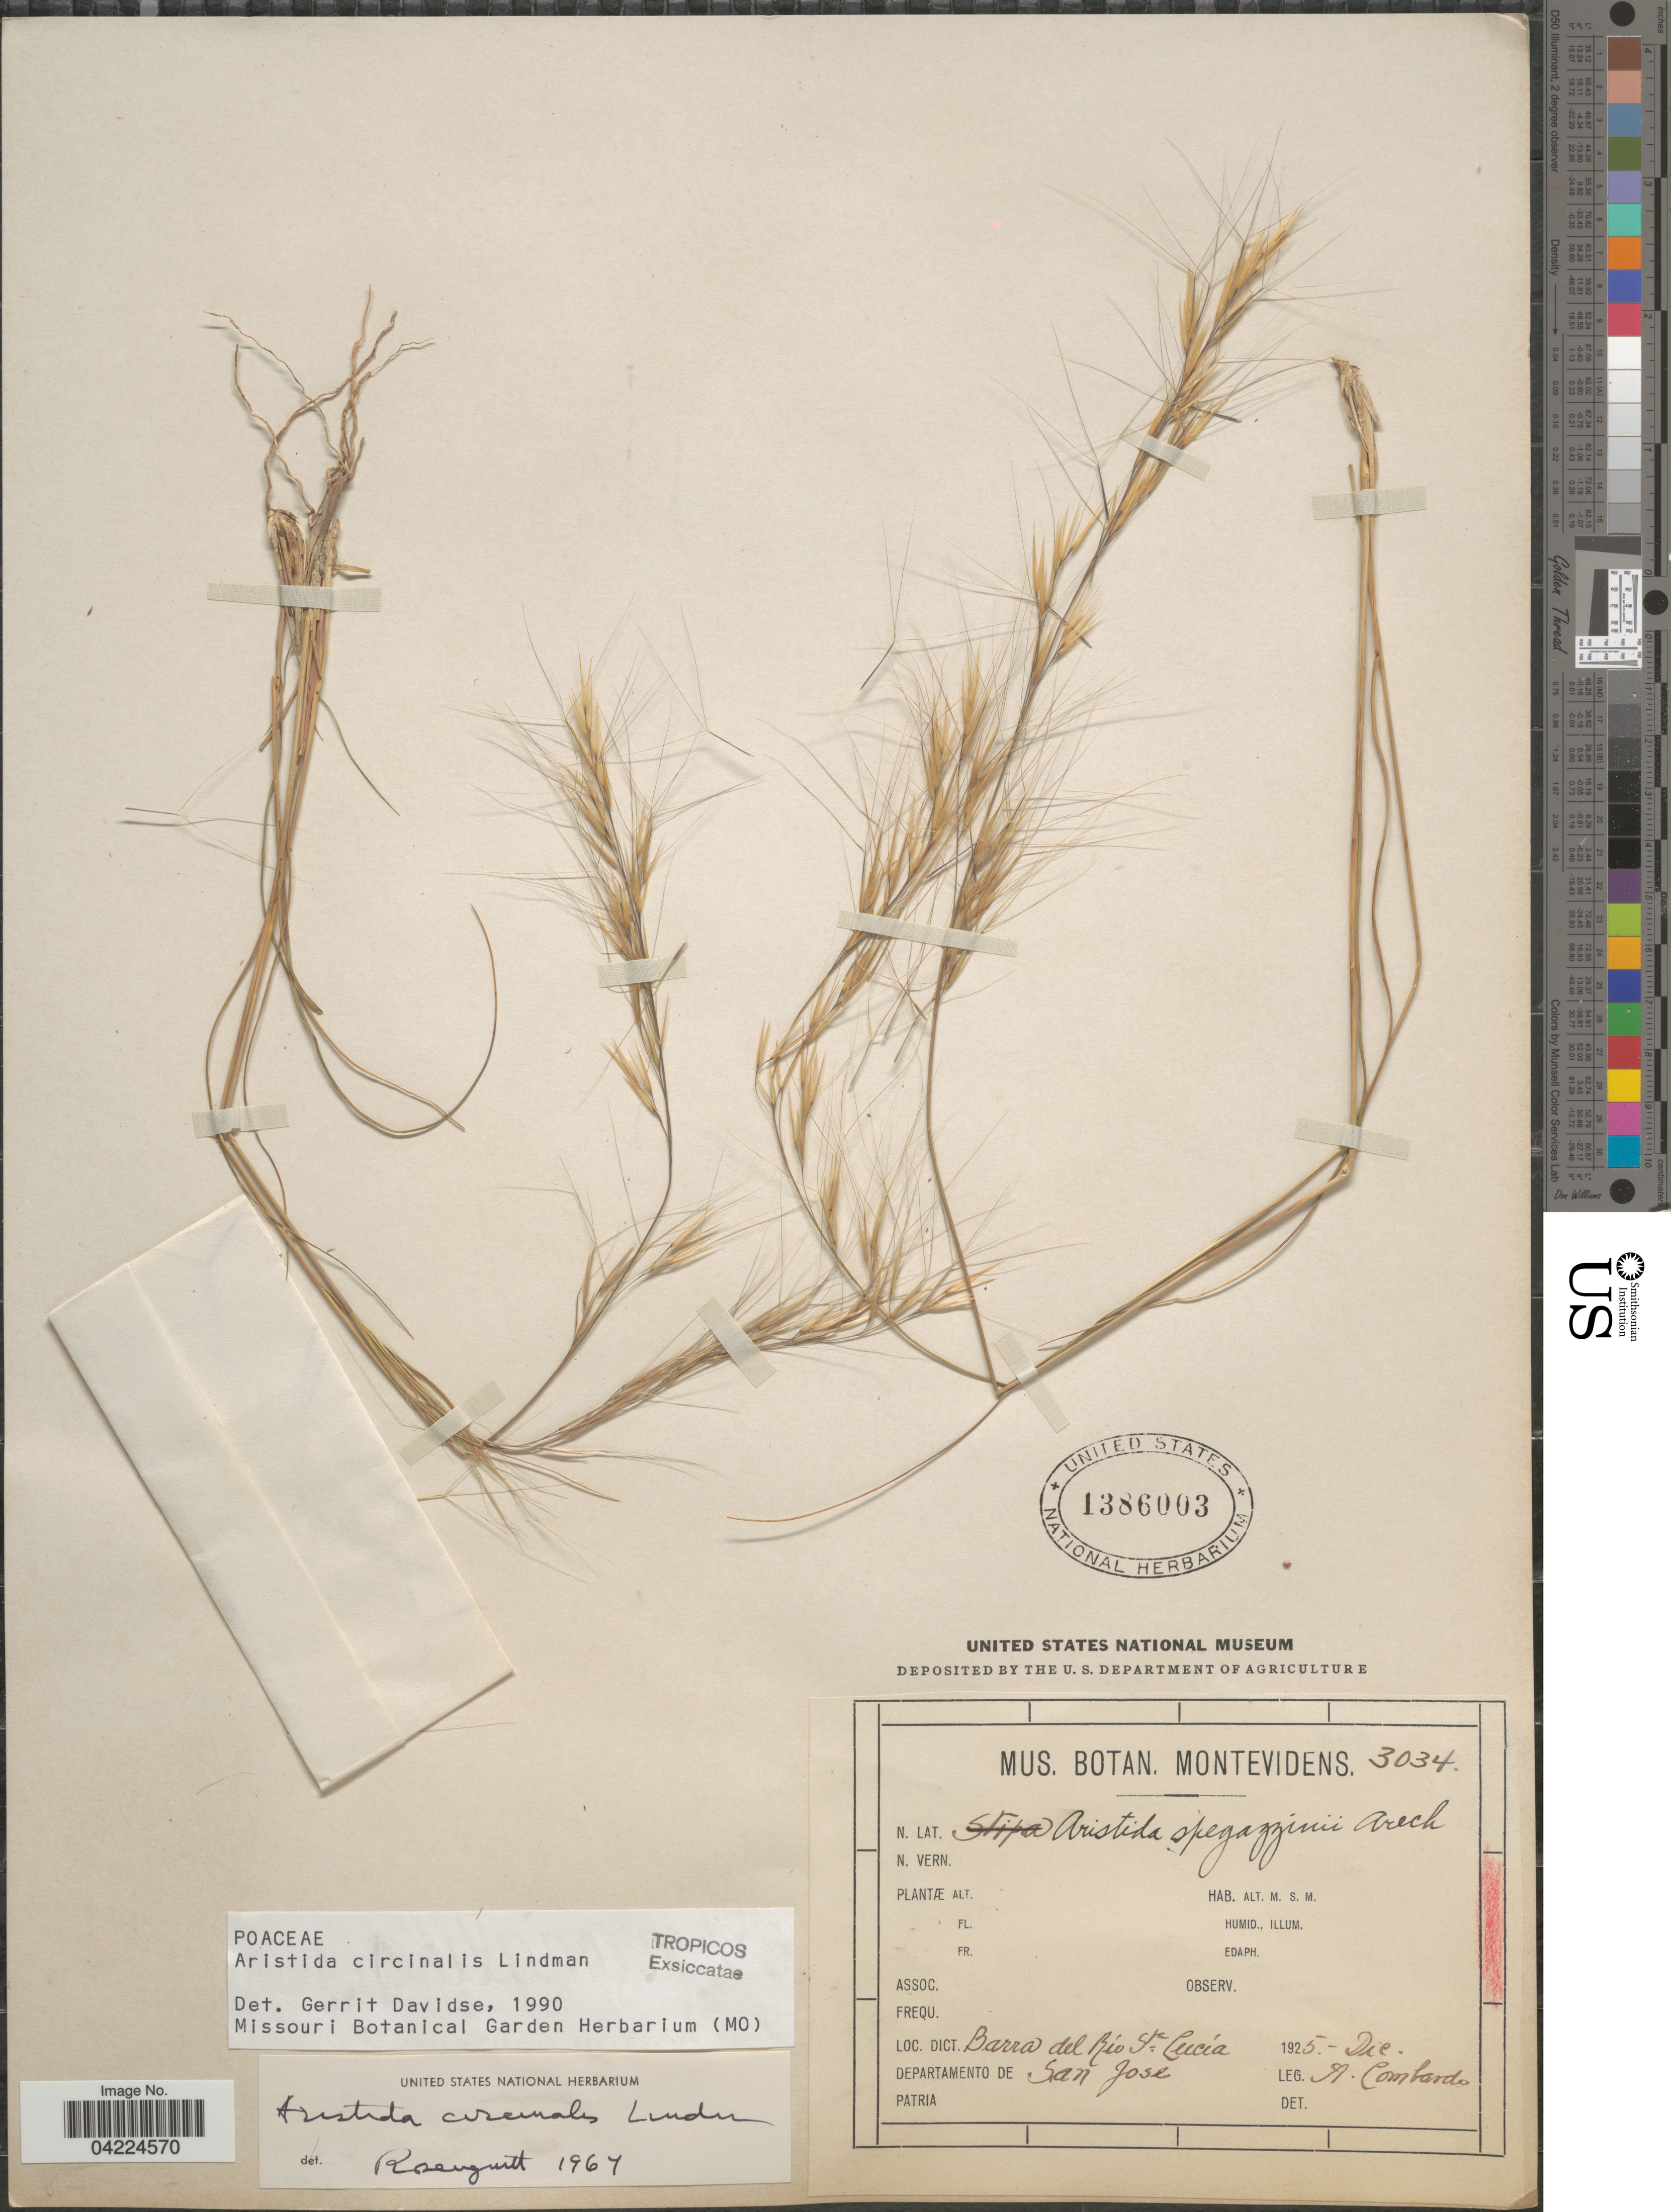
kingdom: Plantae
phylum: Tracheophyta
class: Liliopsida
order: Poales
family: Poaceae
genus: Aristida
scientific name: Aristida circinalis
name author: Lindm.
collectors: A. Combardo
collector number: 3034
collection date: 1925-12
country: Uruguay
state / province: San Jose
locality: Dict. Barra del Río Sta Lucía. Departamento de San Jose.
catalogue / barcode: US 1386003